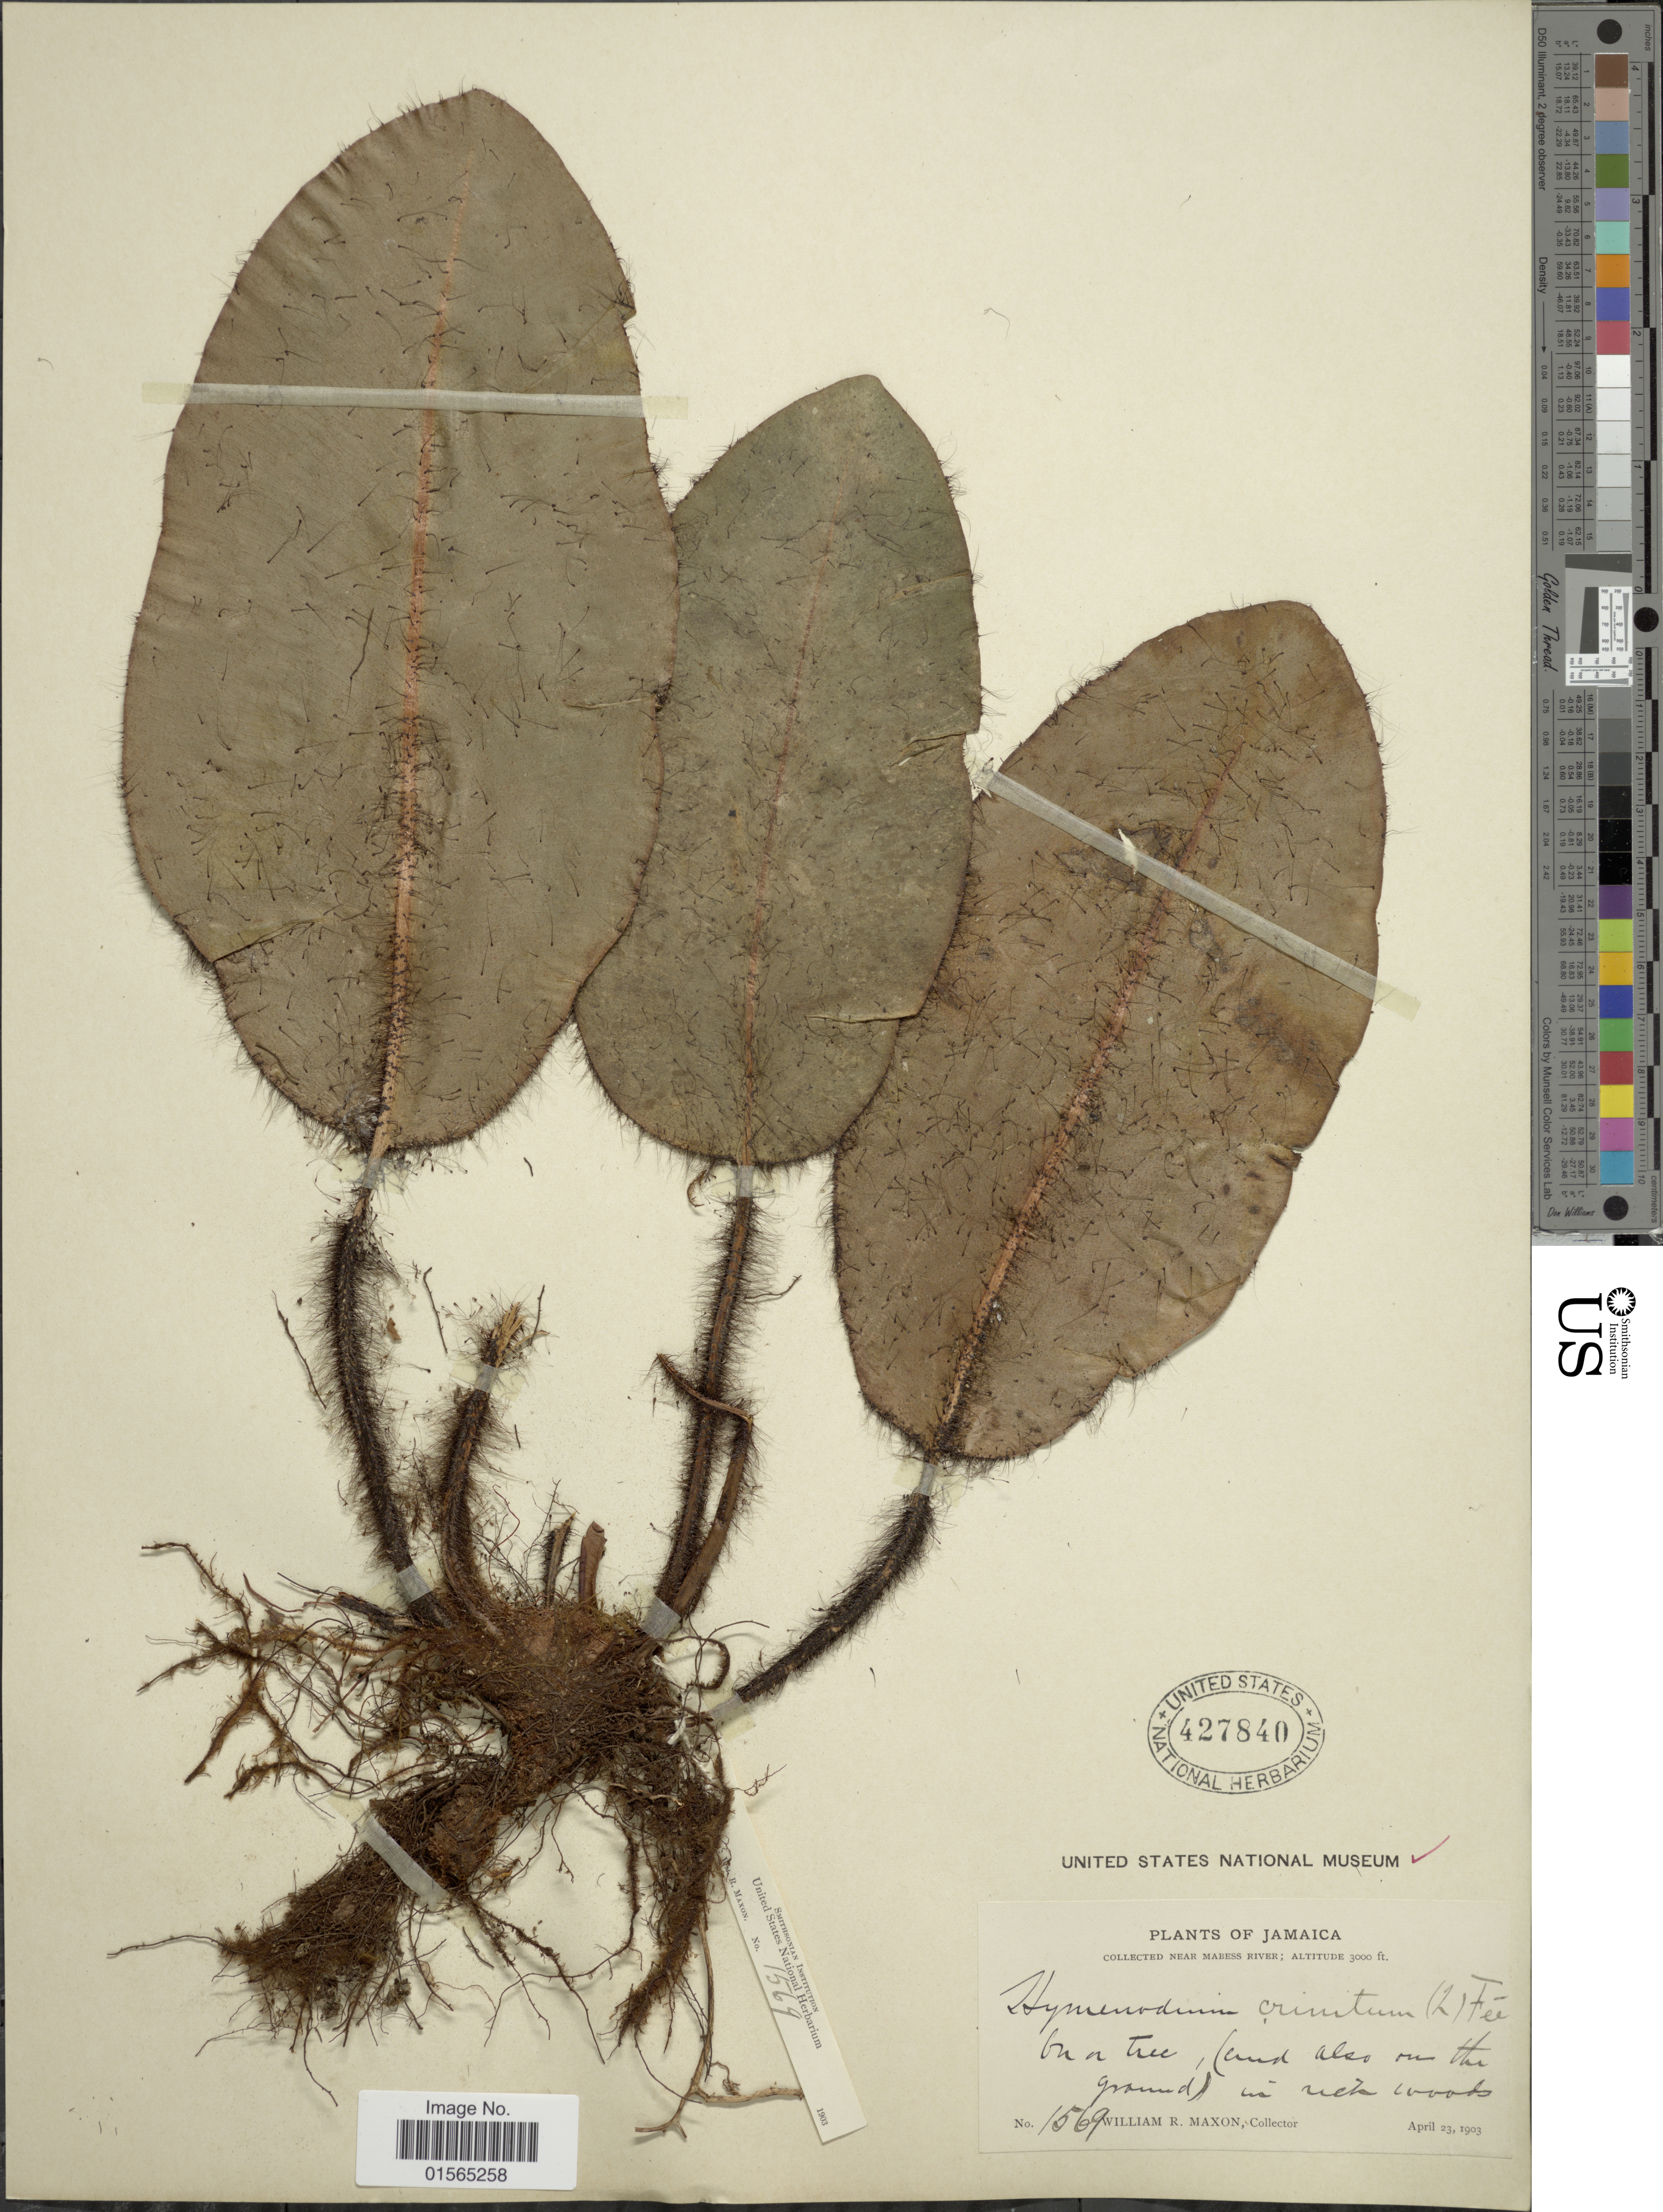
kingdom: Plantae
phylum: Tracheophyta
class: Polypodiopsida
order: Polypodiales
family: Dryopteridaceae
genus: Elaphoglossum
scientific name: Elaphoglossum crinitum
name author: (L.) Christ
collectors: W. R. Maxon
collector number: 1569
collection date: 1903-04-23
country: Jamaica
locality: Near Mabess River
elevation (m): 914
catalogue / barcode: US 427840